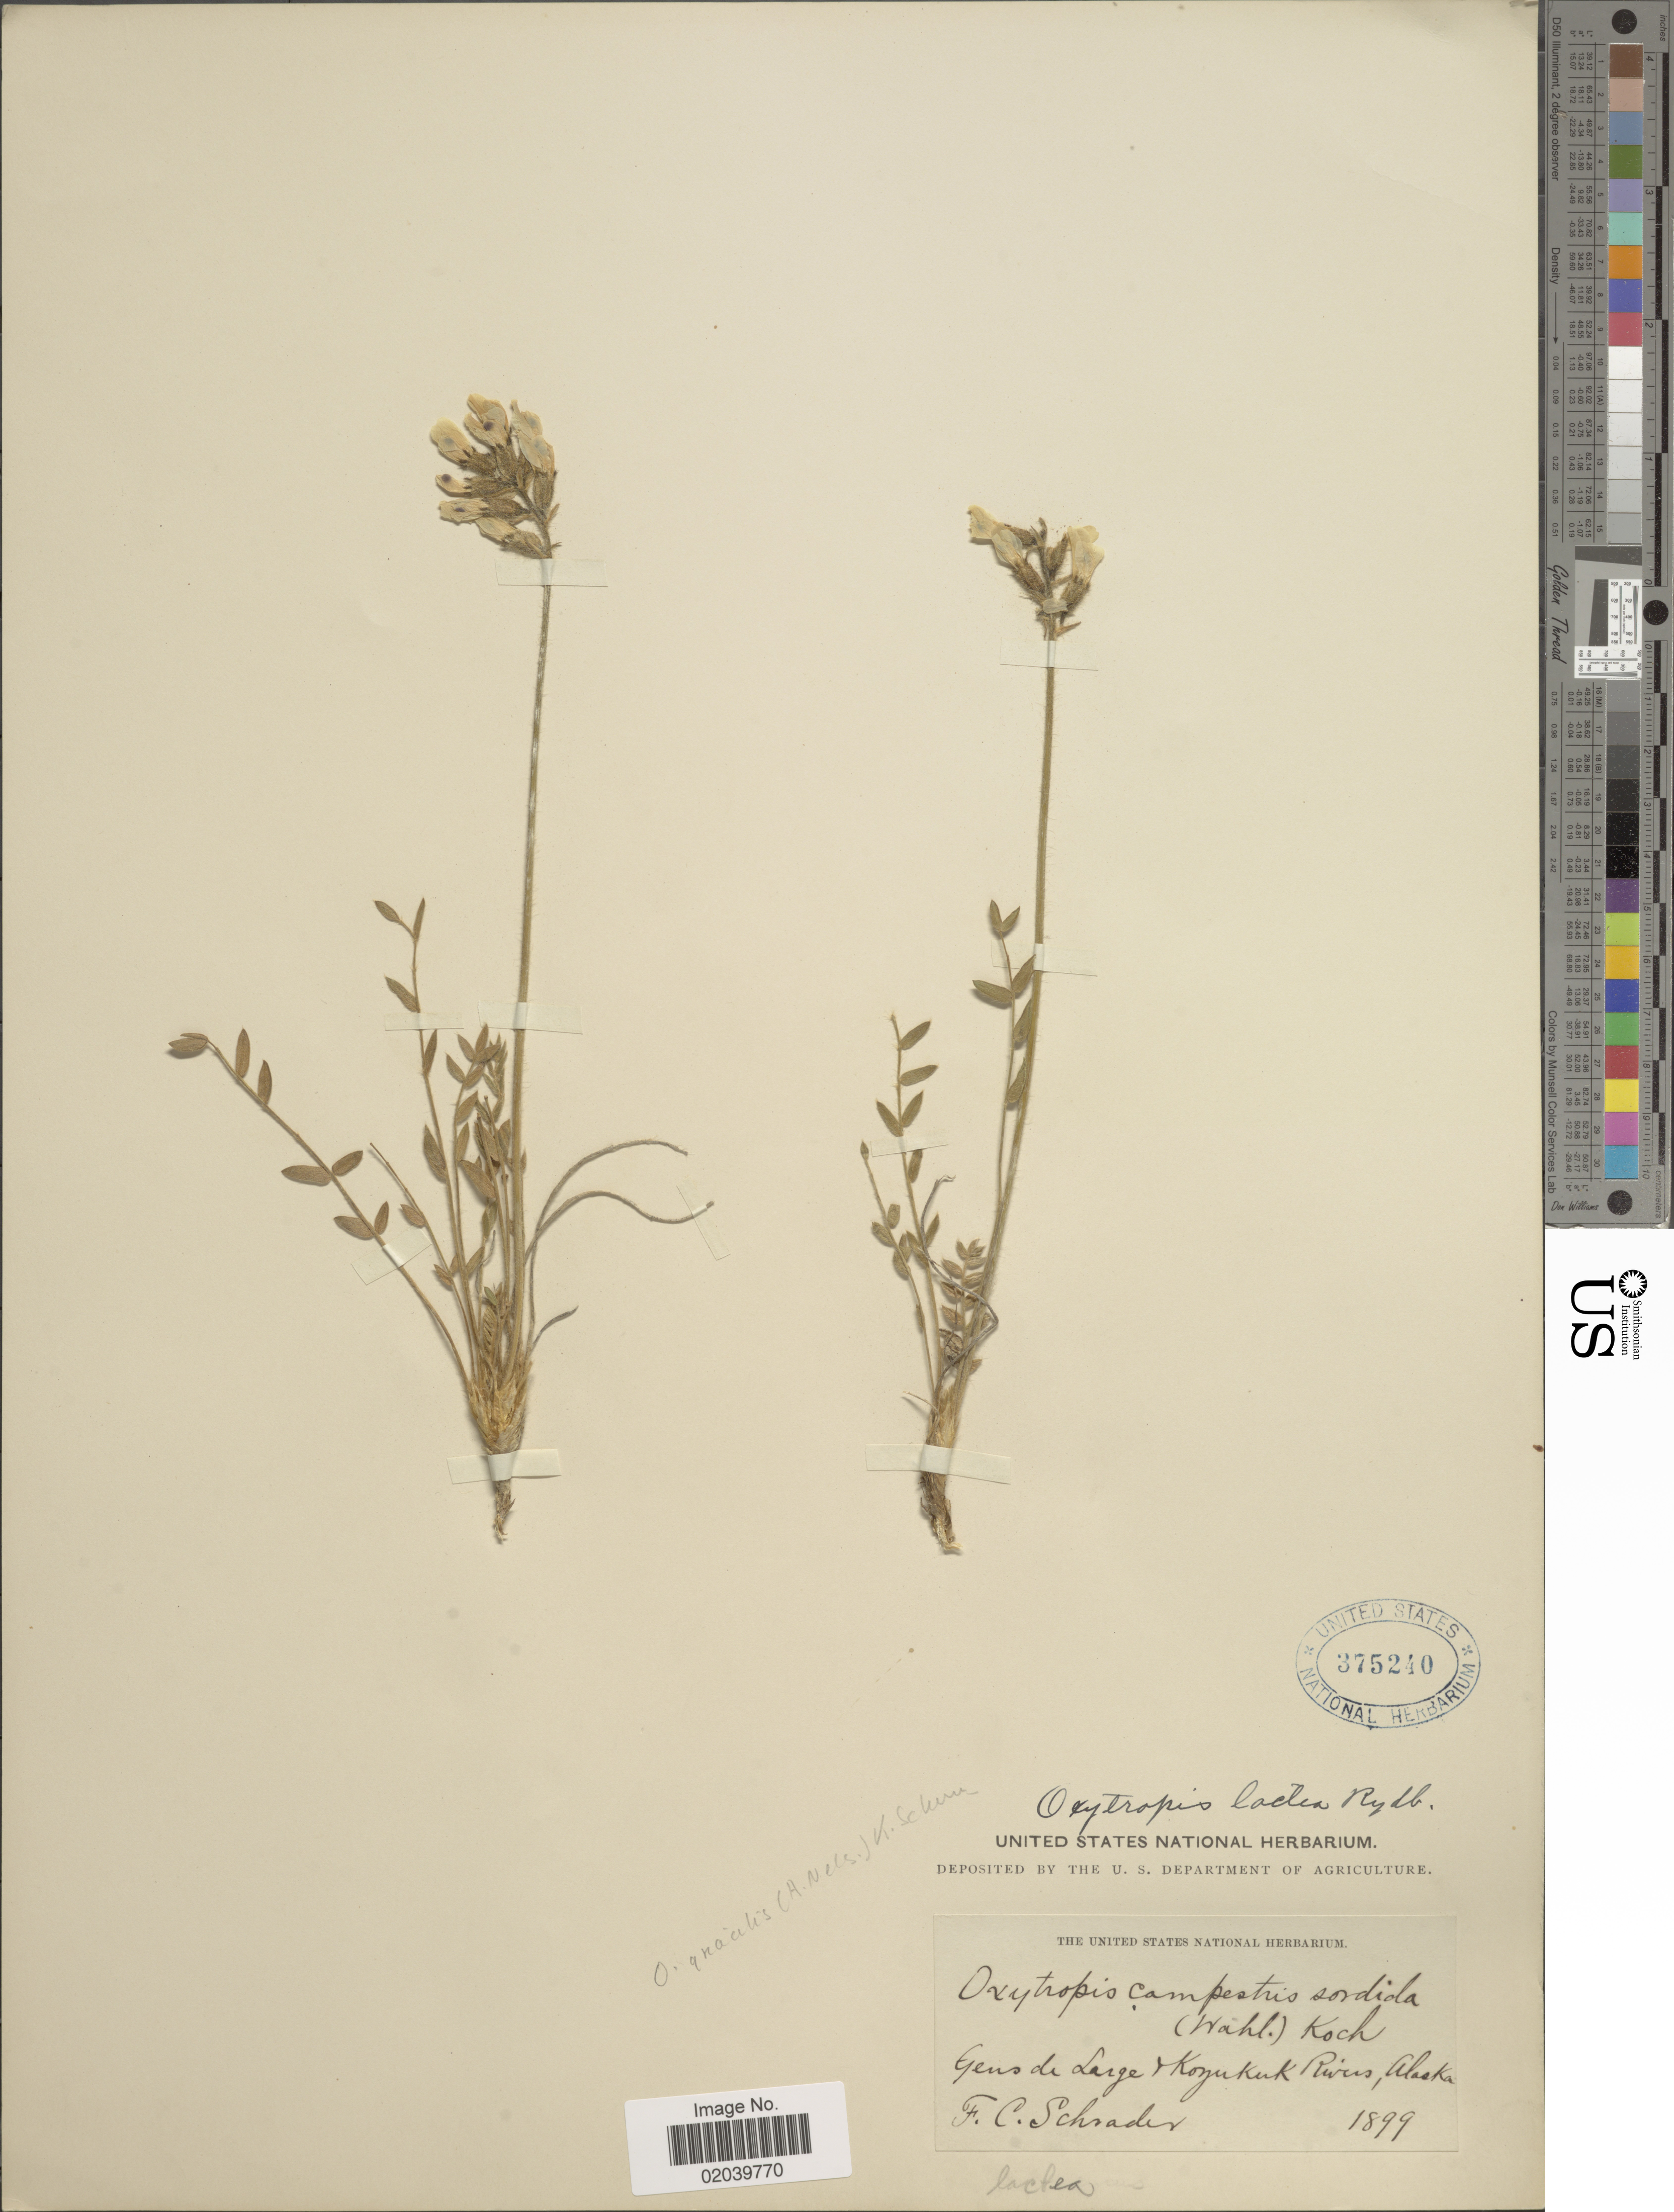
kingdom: Plantae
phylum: Tracheophyta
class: Magnoliopsida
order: Fabales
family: Fabaceae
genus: Oxytropis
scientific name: Oxytropis gracilis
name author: (A. Nelson) K. Schum.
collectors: F. C. Schrader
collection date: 1899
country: United States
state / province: Alaska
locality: Gens de Large & Koyukuk Rivers, Alaska.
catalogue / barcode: US 375240